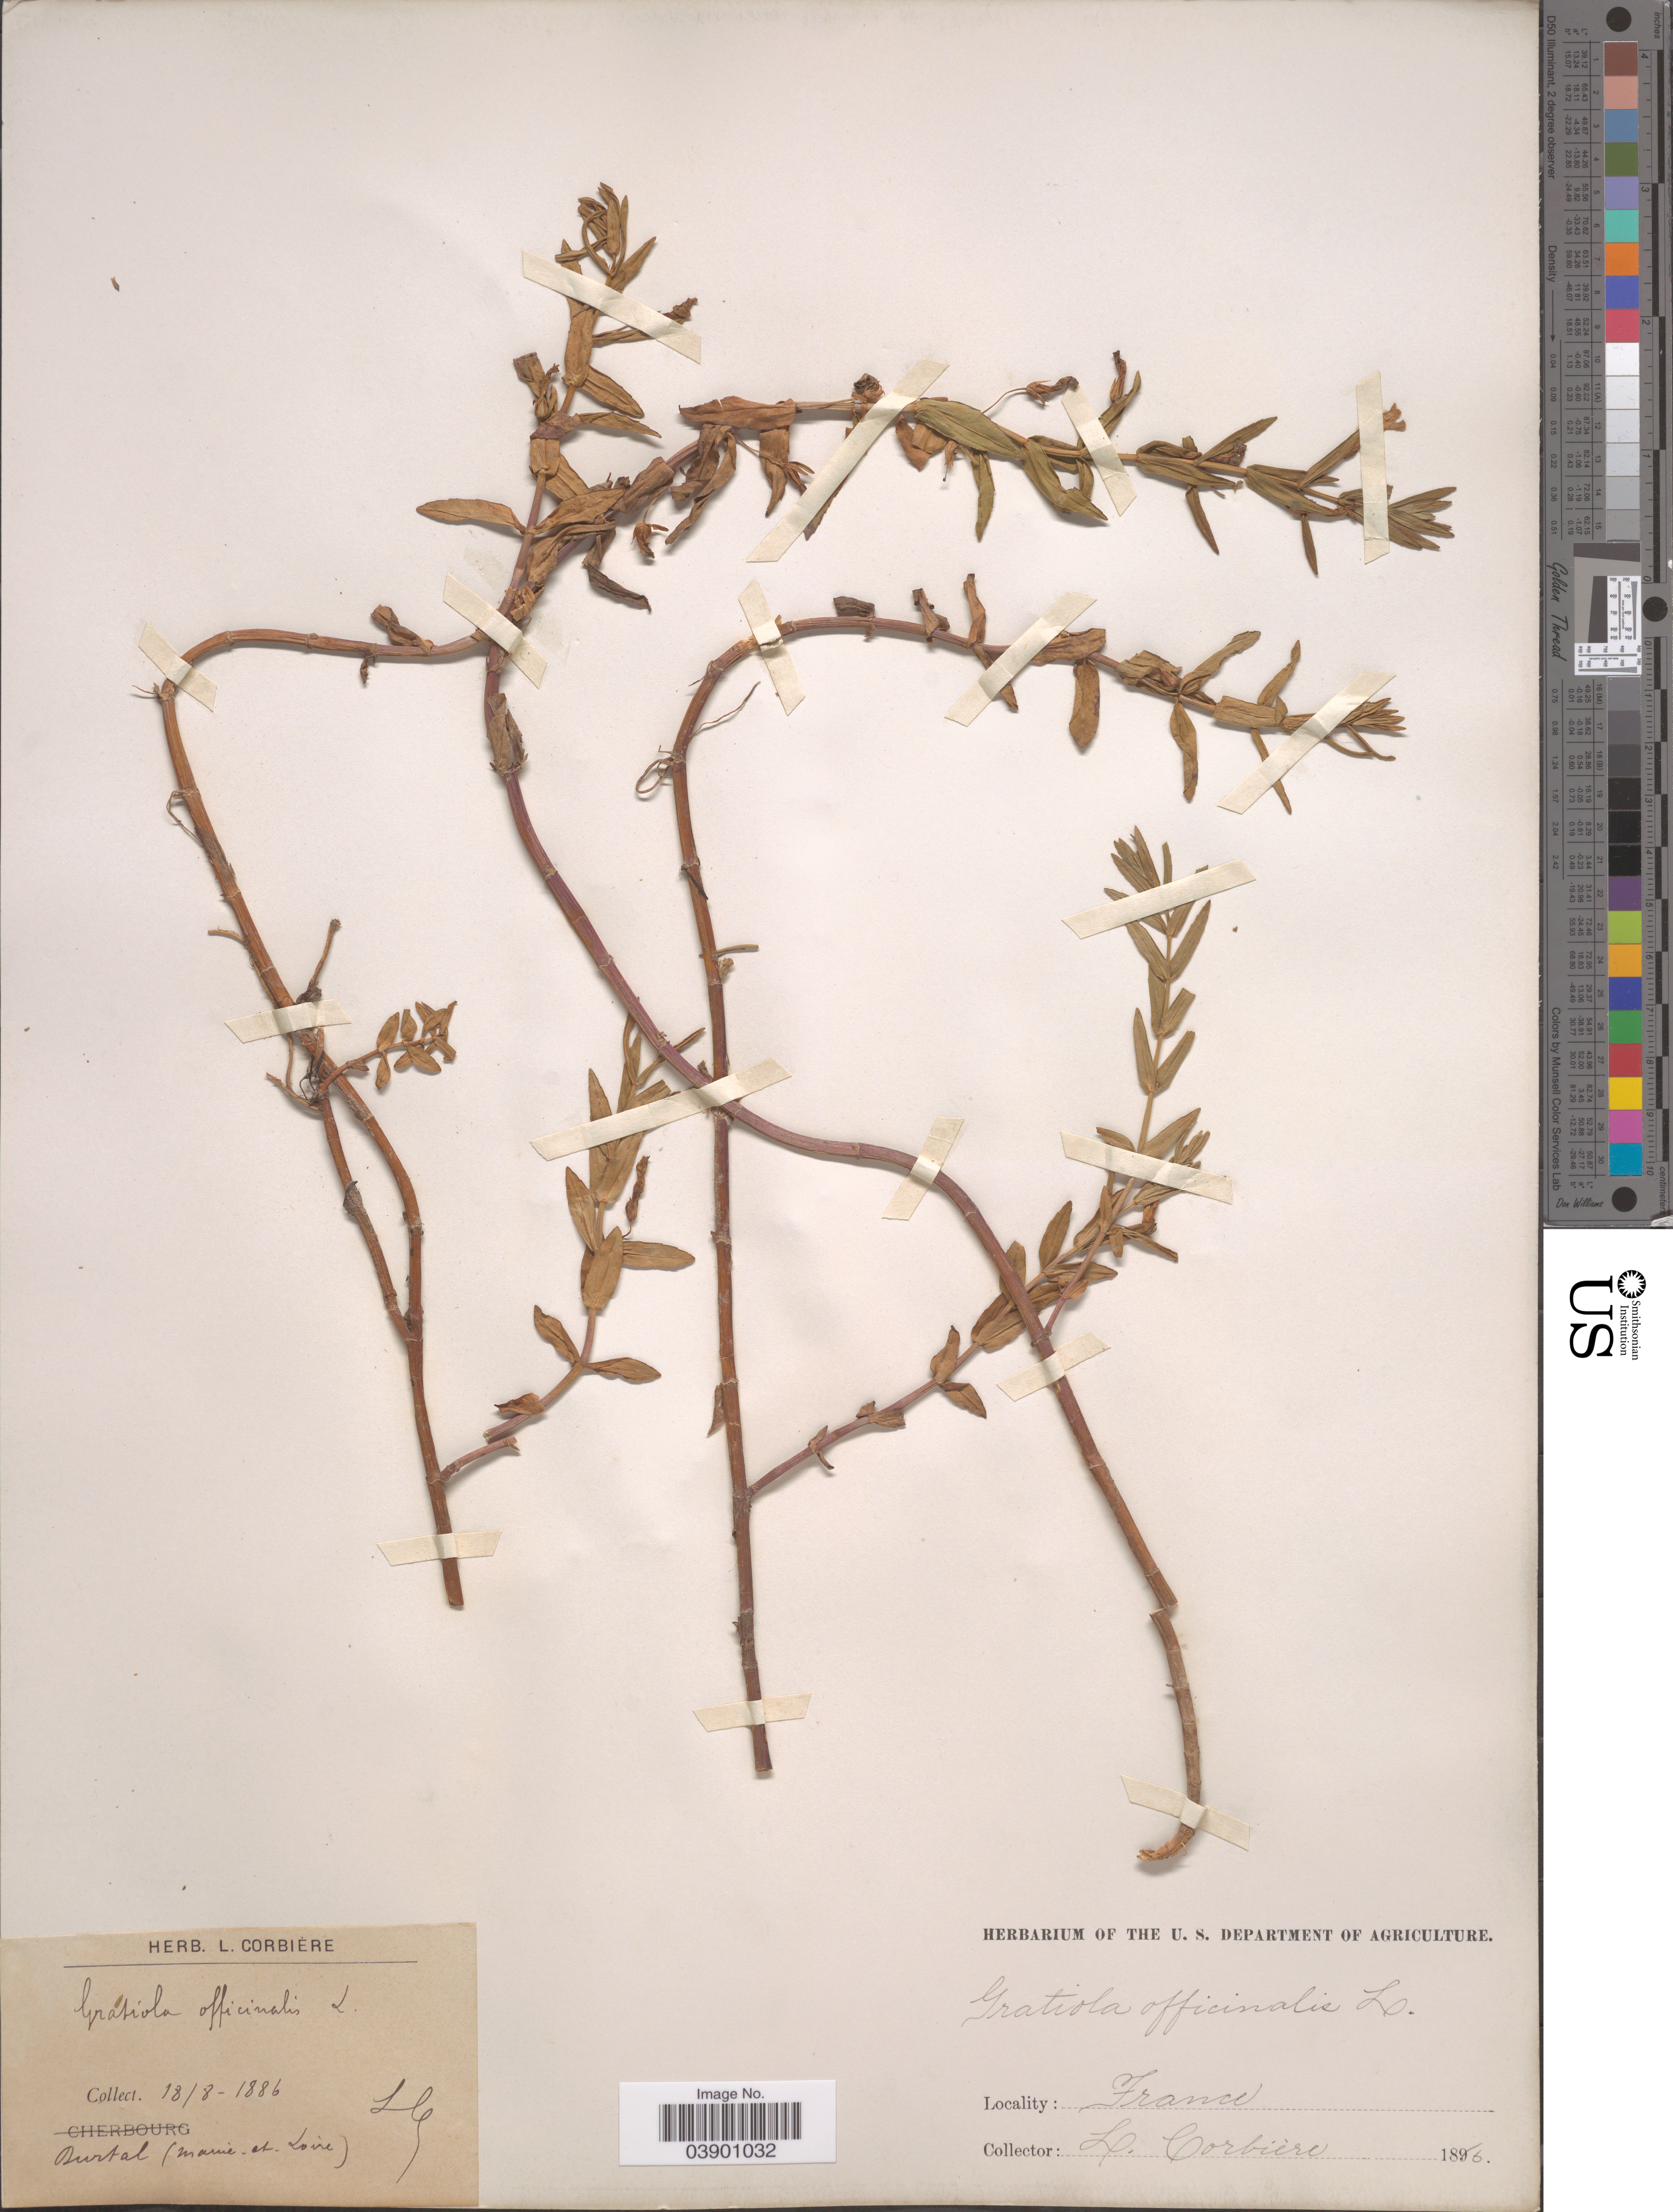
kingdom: Plantae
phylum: Tracheophyta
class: Magnoliopsida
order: Lamiales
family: Plantaginaceae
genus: Gratiola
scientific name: Gratiola officinalis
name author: L.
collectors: L. Corbière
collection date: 1886-08-18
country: France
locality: Burtal (maine. et. Loire).